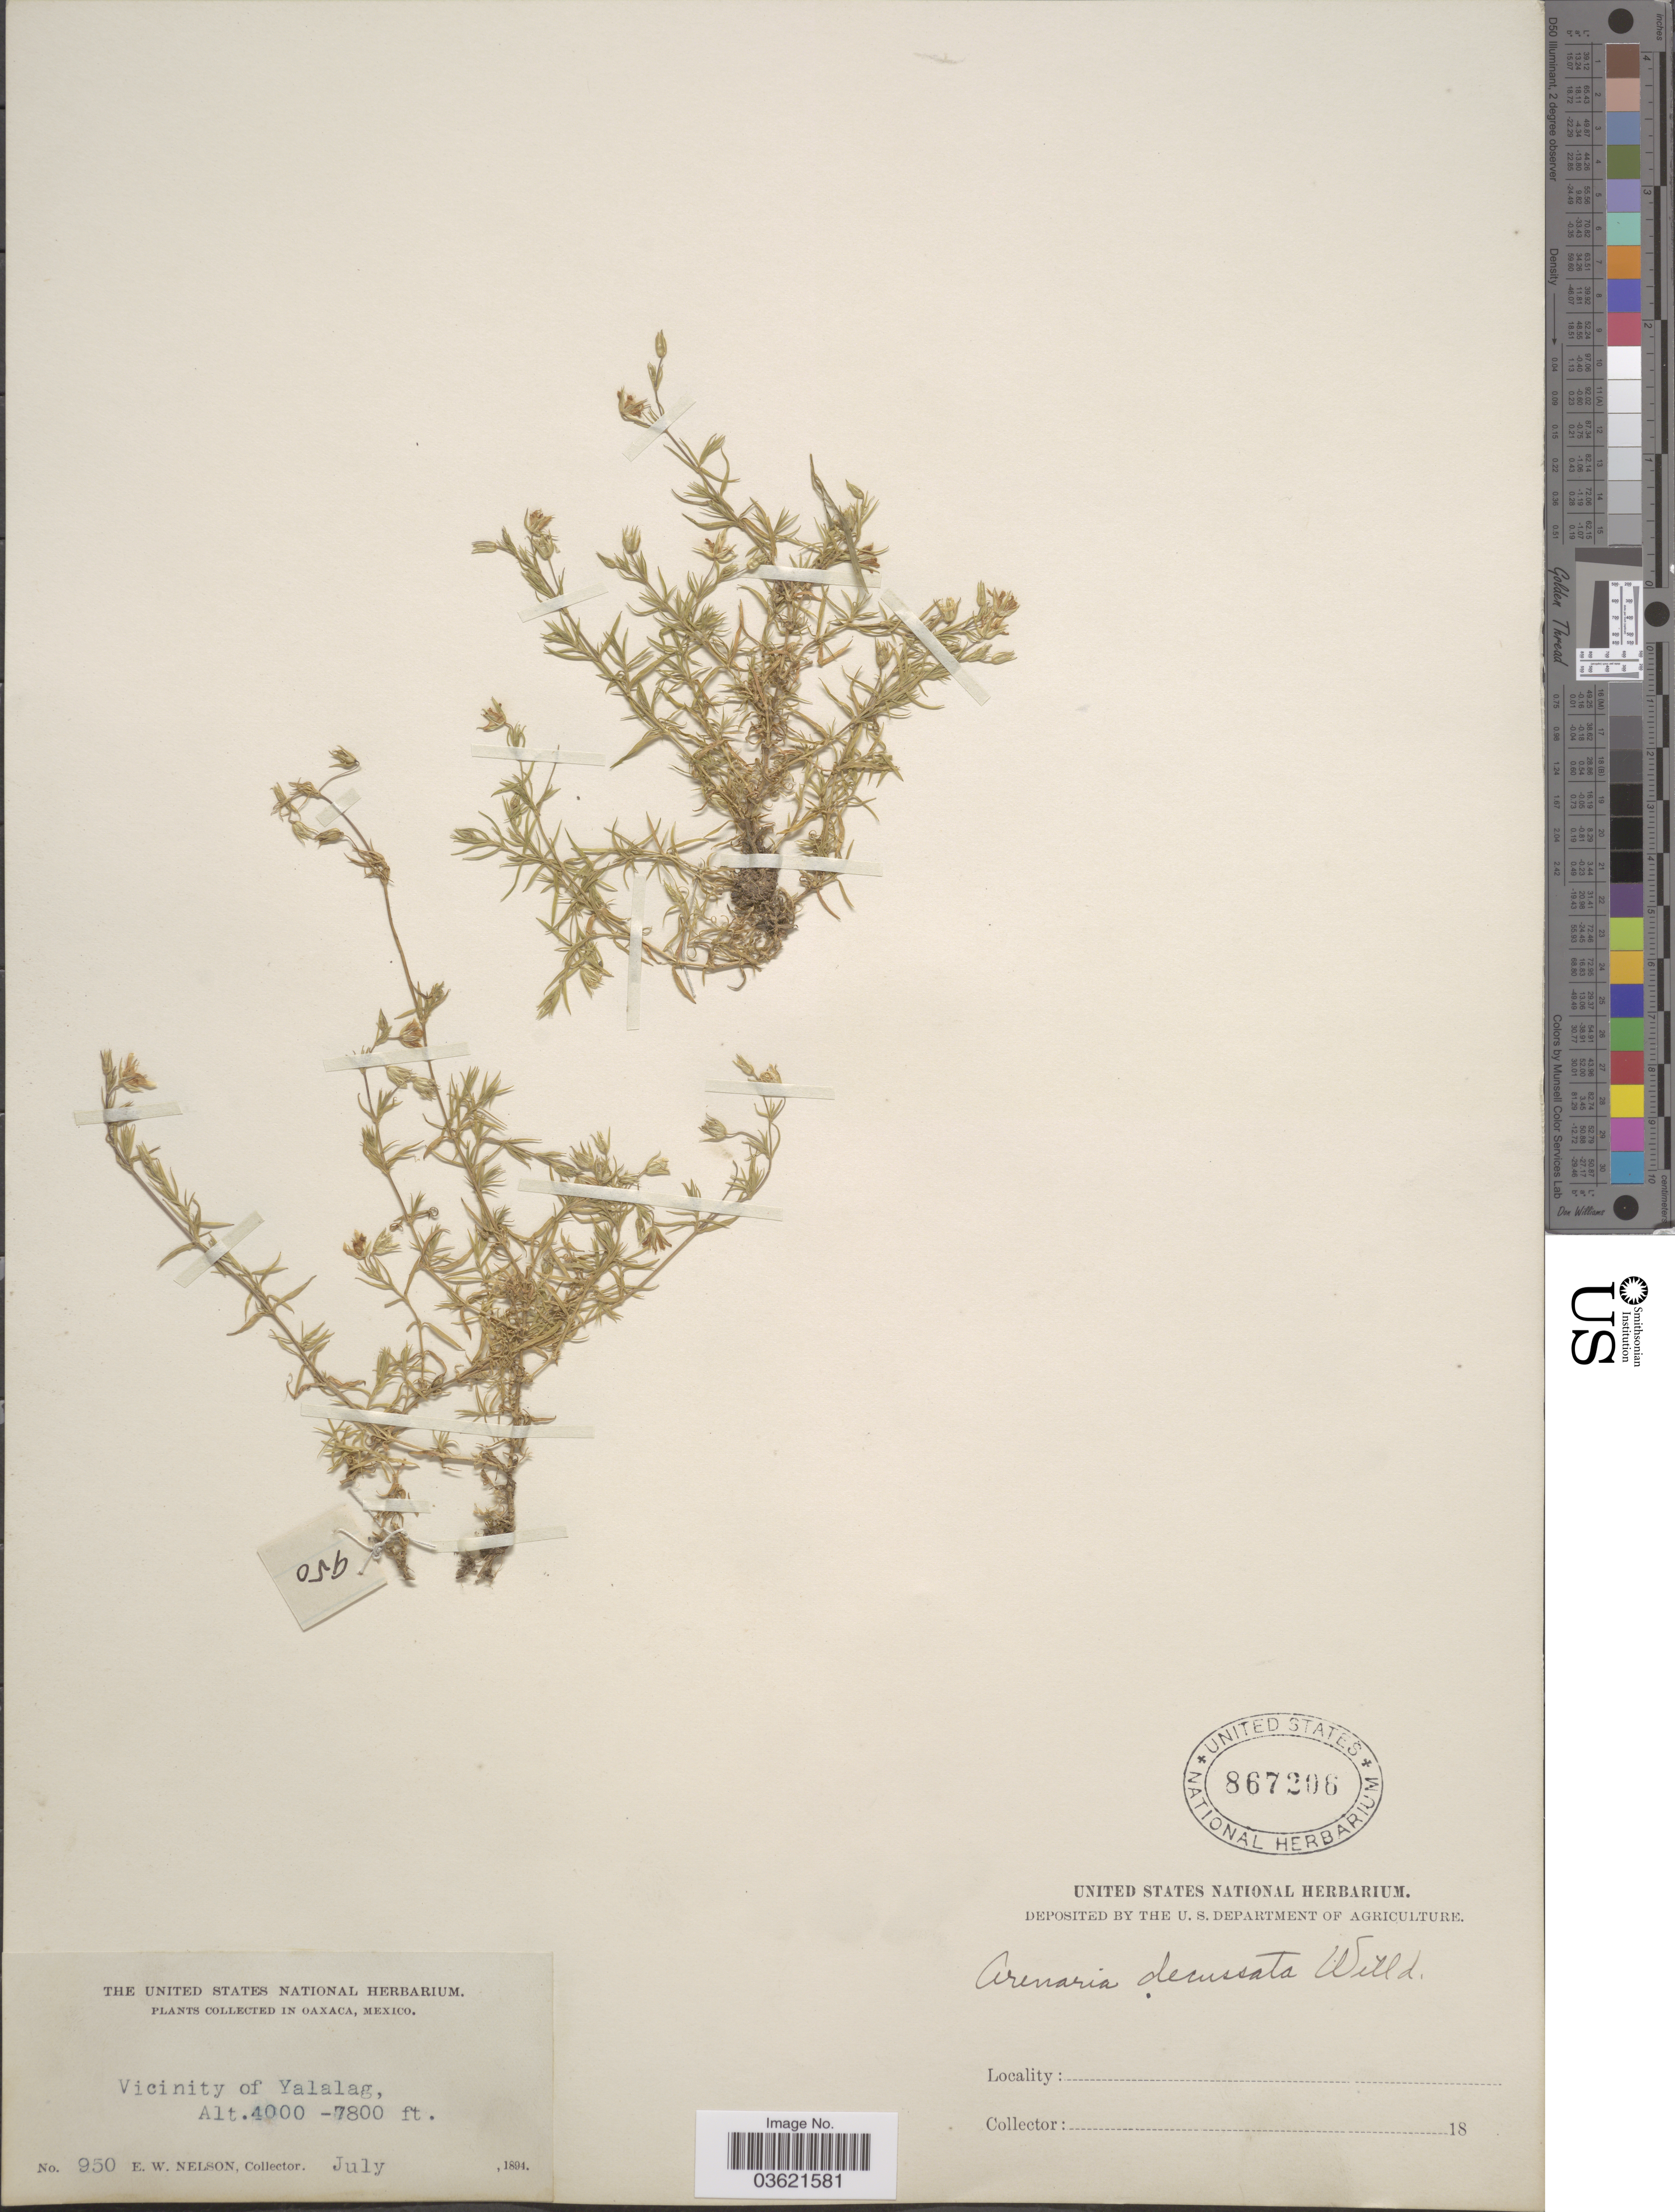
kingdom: Plantae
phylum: Tracheophyta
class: Magnoliopsida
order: Caryophyllales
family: Caryophyllaceae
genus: Arenaria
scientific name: Arenaria lycopodioides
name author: Willd. ex Schltdl.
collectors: E. W. Nelson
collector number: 950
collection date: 1894-07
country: Mexico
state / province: Oaxaca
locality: Vicinity of Yalalag.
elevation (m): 1219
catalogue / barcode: US 867206